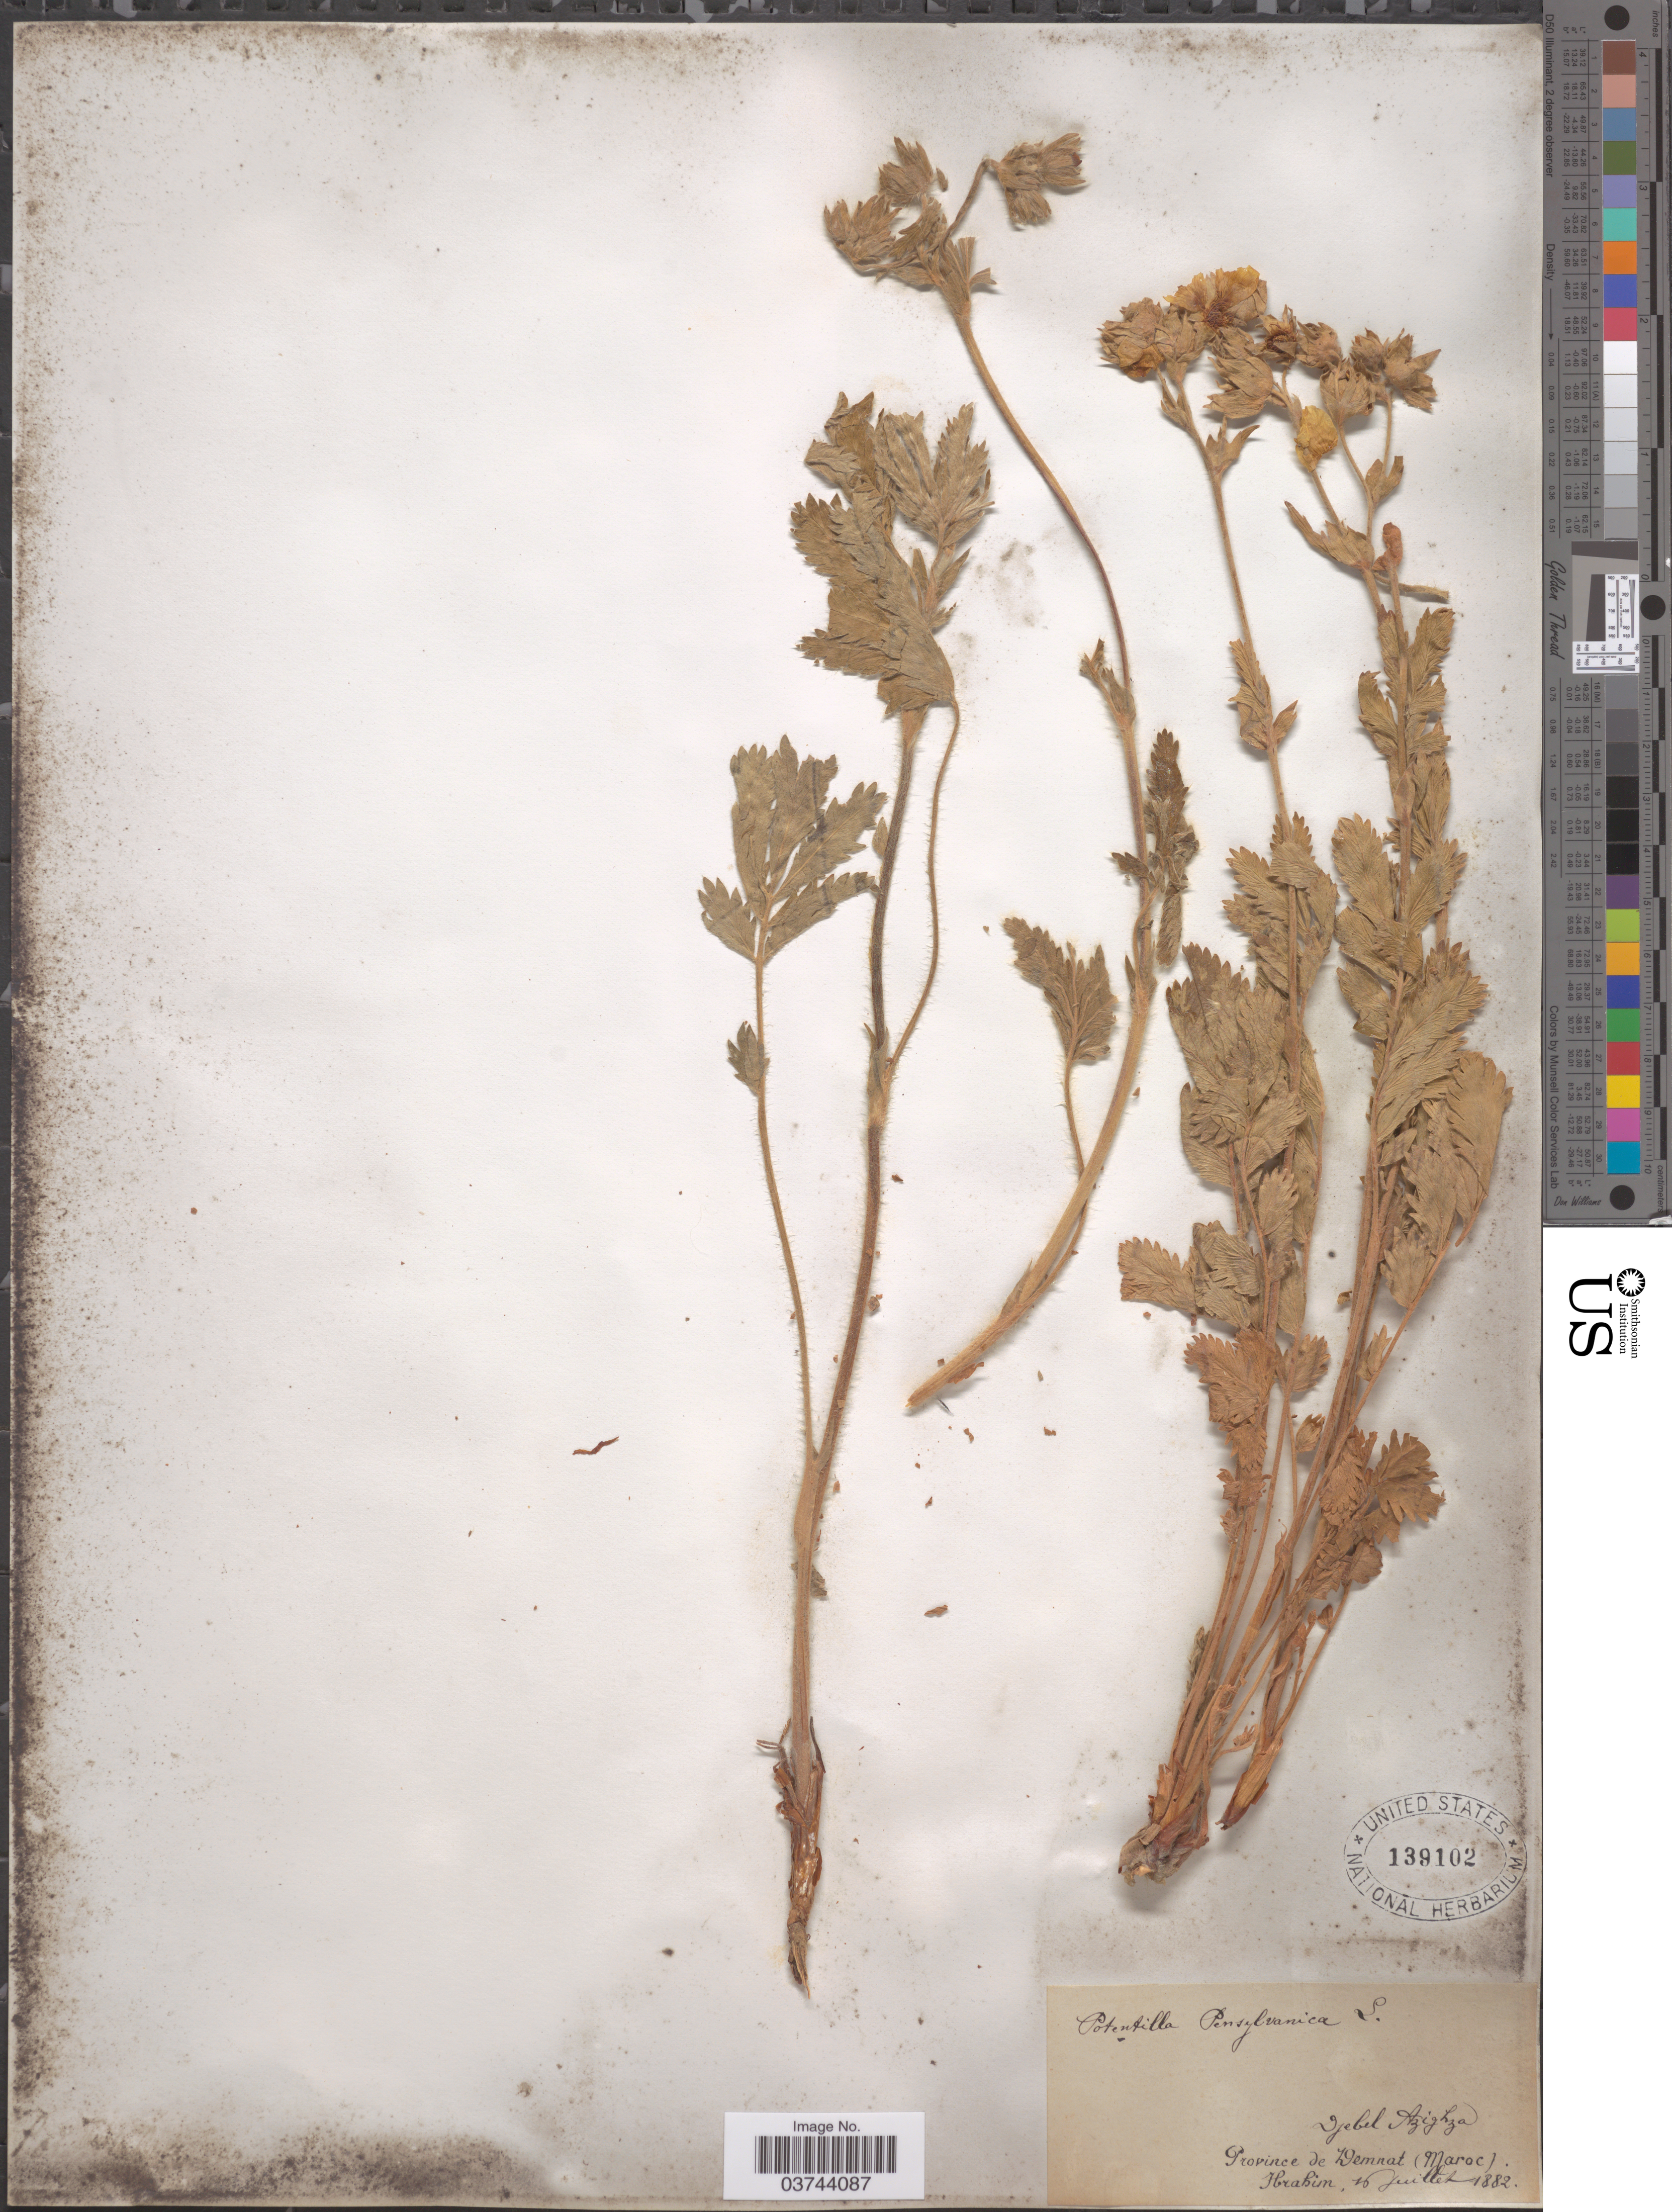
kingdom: Plantae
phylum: Tracheophyta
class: Magnoliopsida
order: Rosales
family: Rosaceae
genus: Potentilla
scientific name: Potentilla pensylvanica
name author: L.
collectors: -. Ibrahim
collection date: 1882-07-16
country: Morocco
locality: Djebel Azighza. Province de Demnat (Maroc).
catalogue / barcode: US 139102